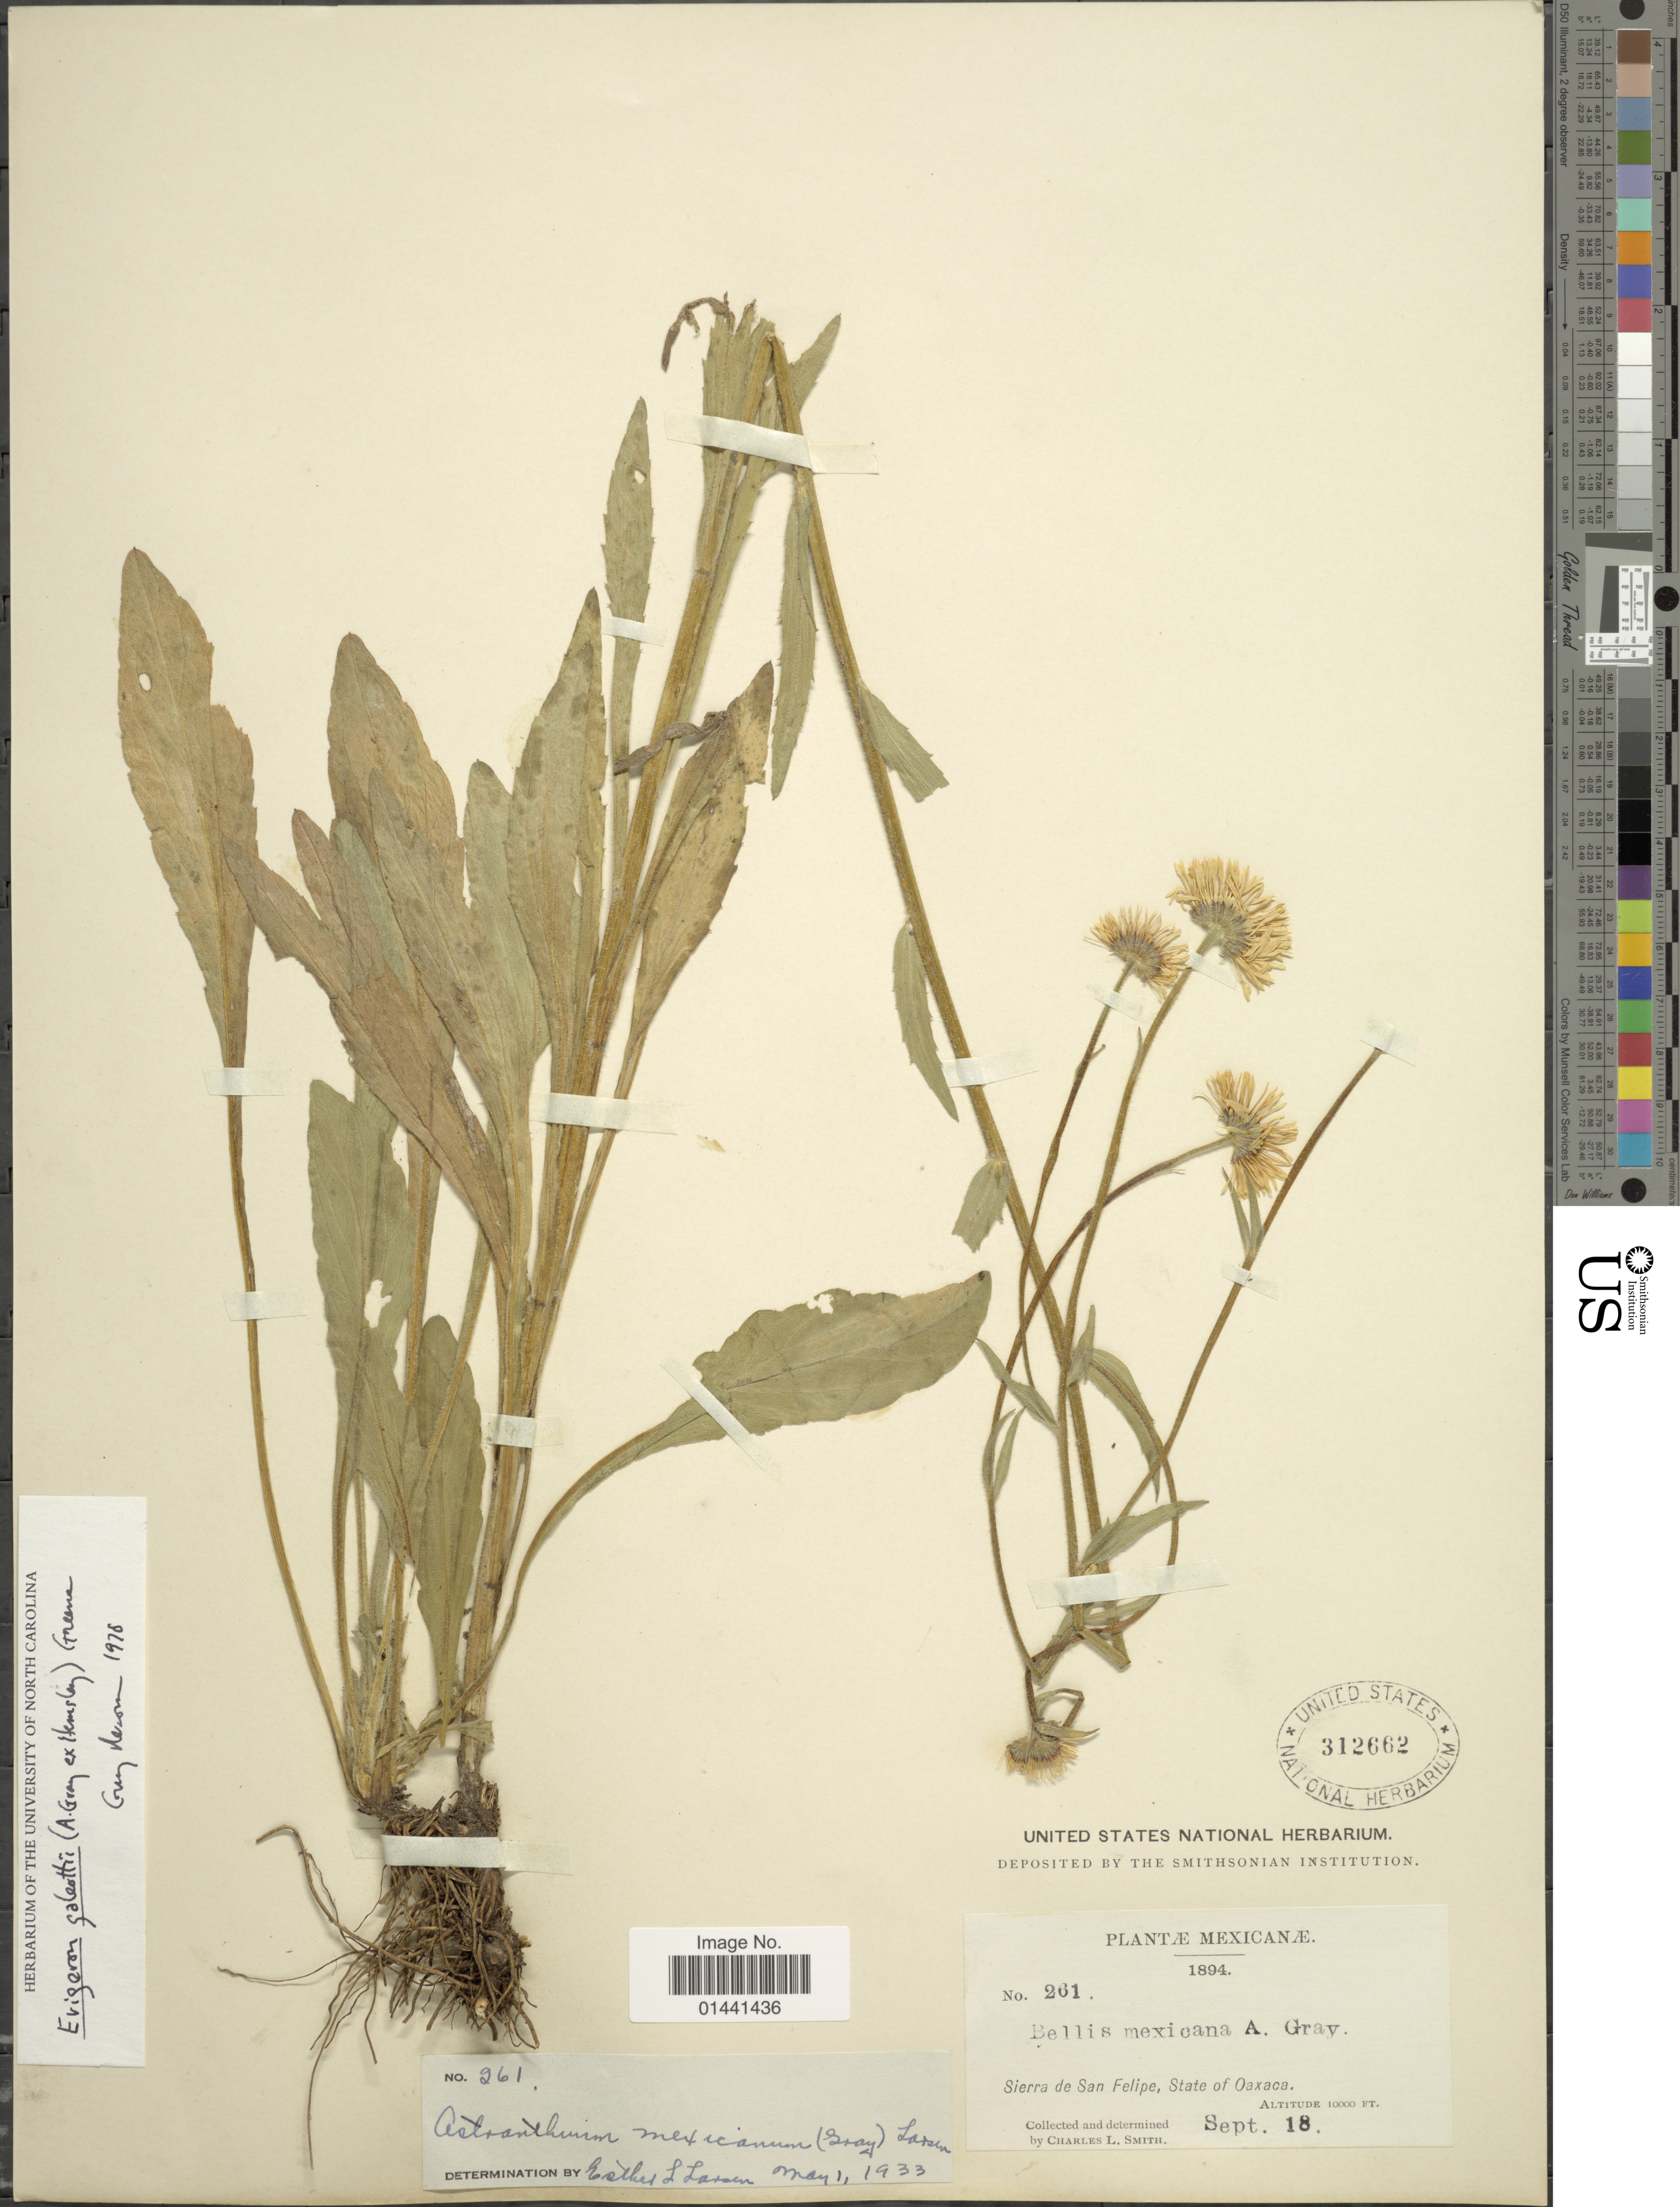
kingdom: Plantae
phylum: Tracheophyta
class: Magnoliopsida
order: Asterales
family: Asteraceae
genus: Erigeron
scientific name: Erigeron galeottii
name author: (A. Gray ex Hemsl.) Greene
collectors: C. L. Smith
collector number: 261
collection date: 1894-09-18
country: Mexico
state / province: Oaxaca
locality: Sierra de San Felipe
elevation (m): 3048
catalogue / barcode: US 312662